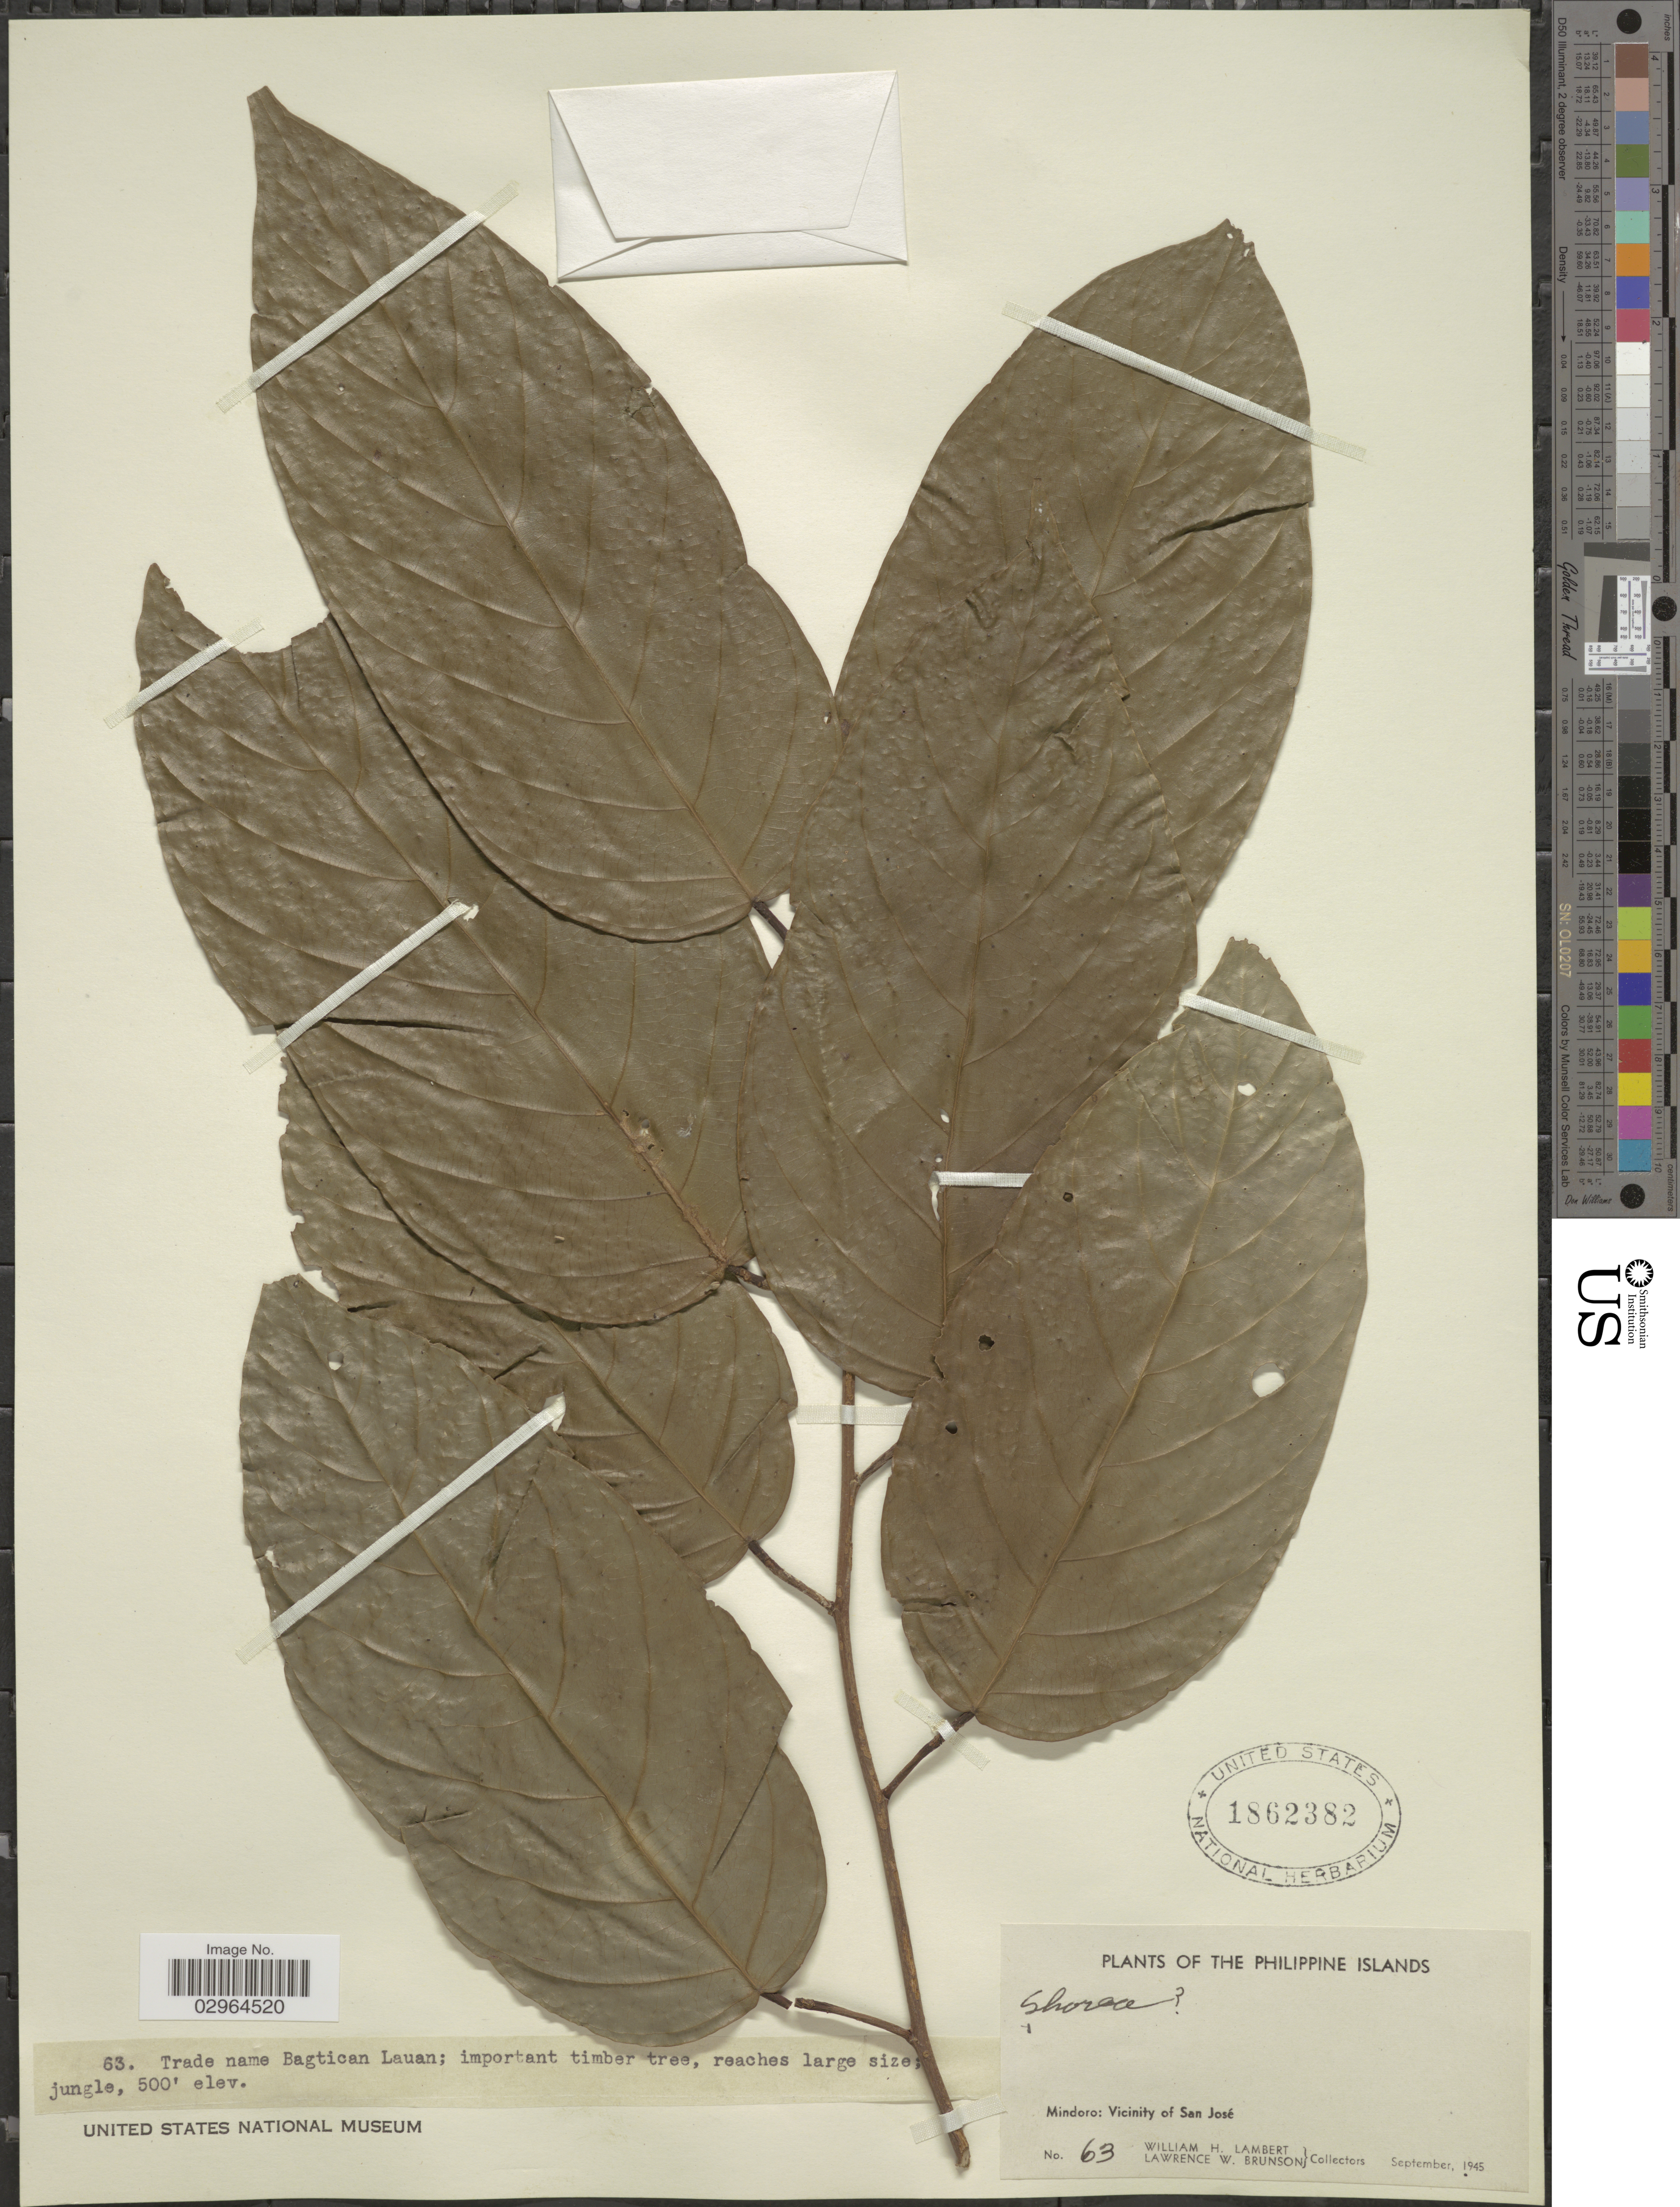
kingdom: Plantae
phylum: Tracheophyta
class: Magnoliopsida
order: Malvales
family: Dipterocarpaceae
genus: Shorea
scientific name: Shorea sp.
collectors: W. Lambert & L. Brunson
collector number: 63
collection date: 1945-09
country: Philippines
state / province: Mimaropa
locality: Mindoro: Vicinity of San José.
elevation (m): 152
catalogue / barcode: US 1862382